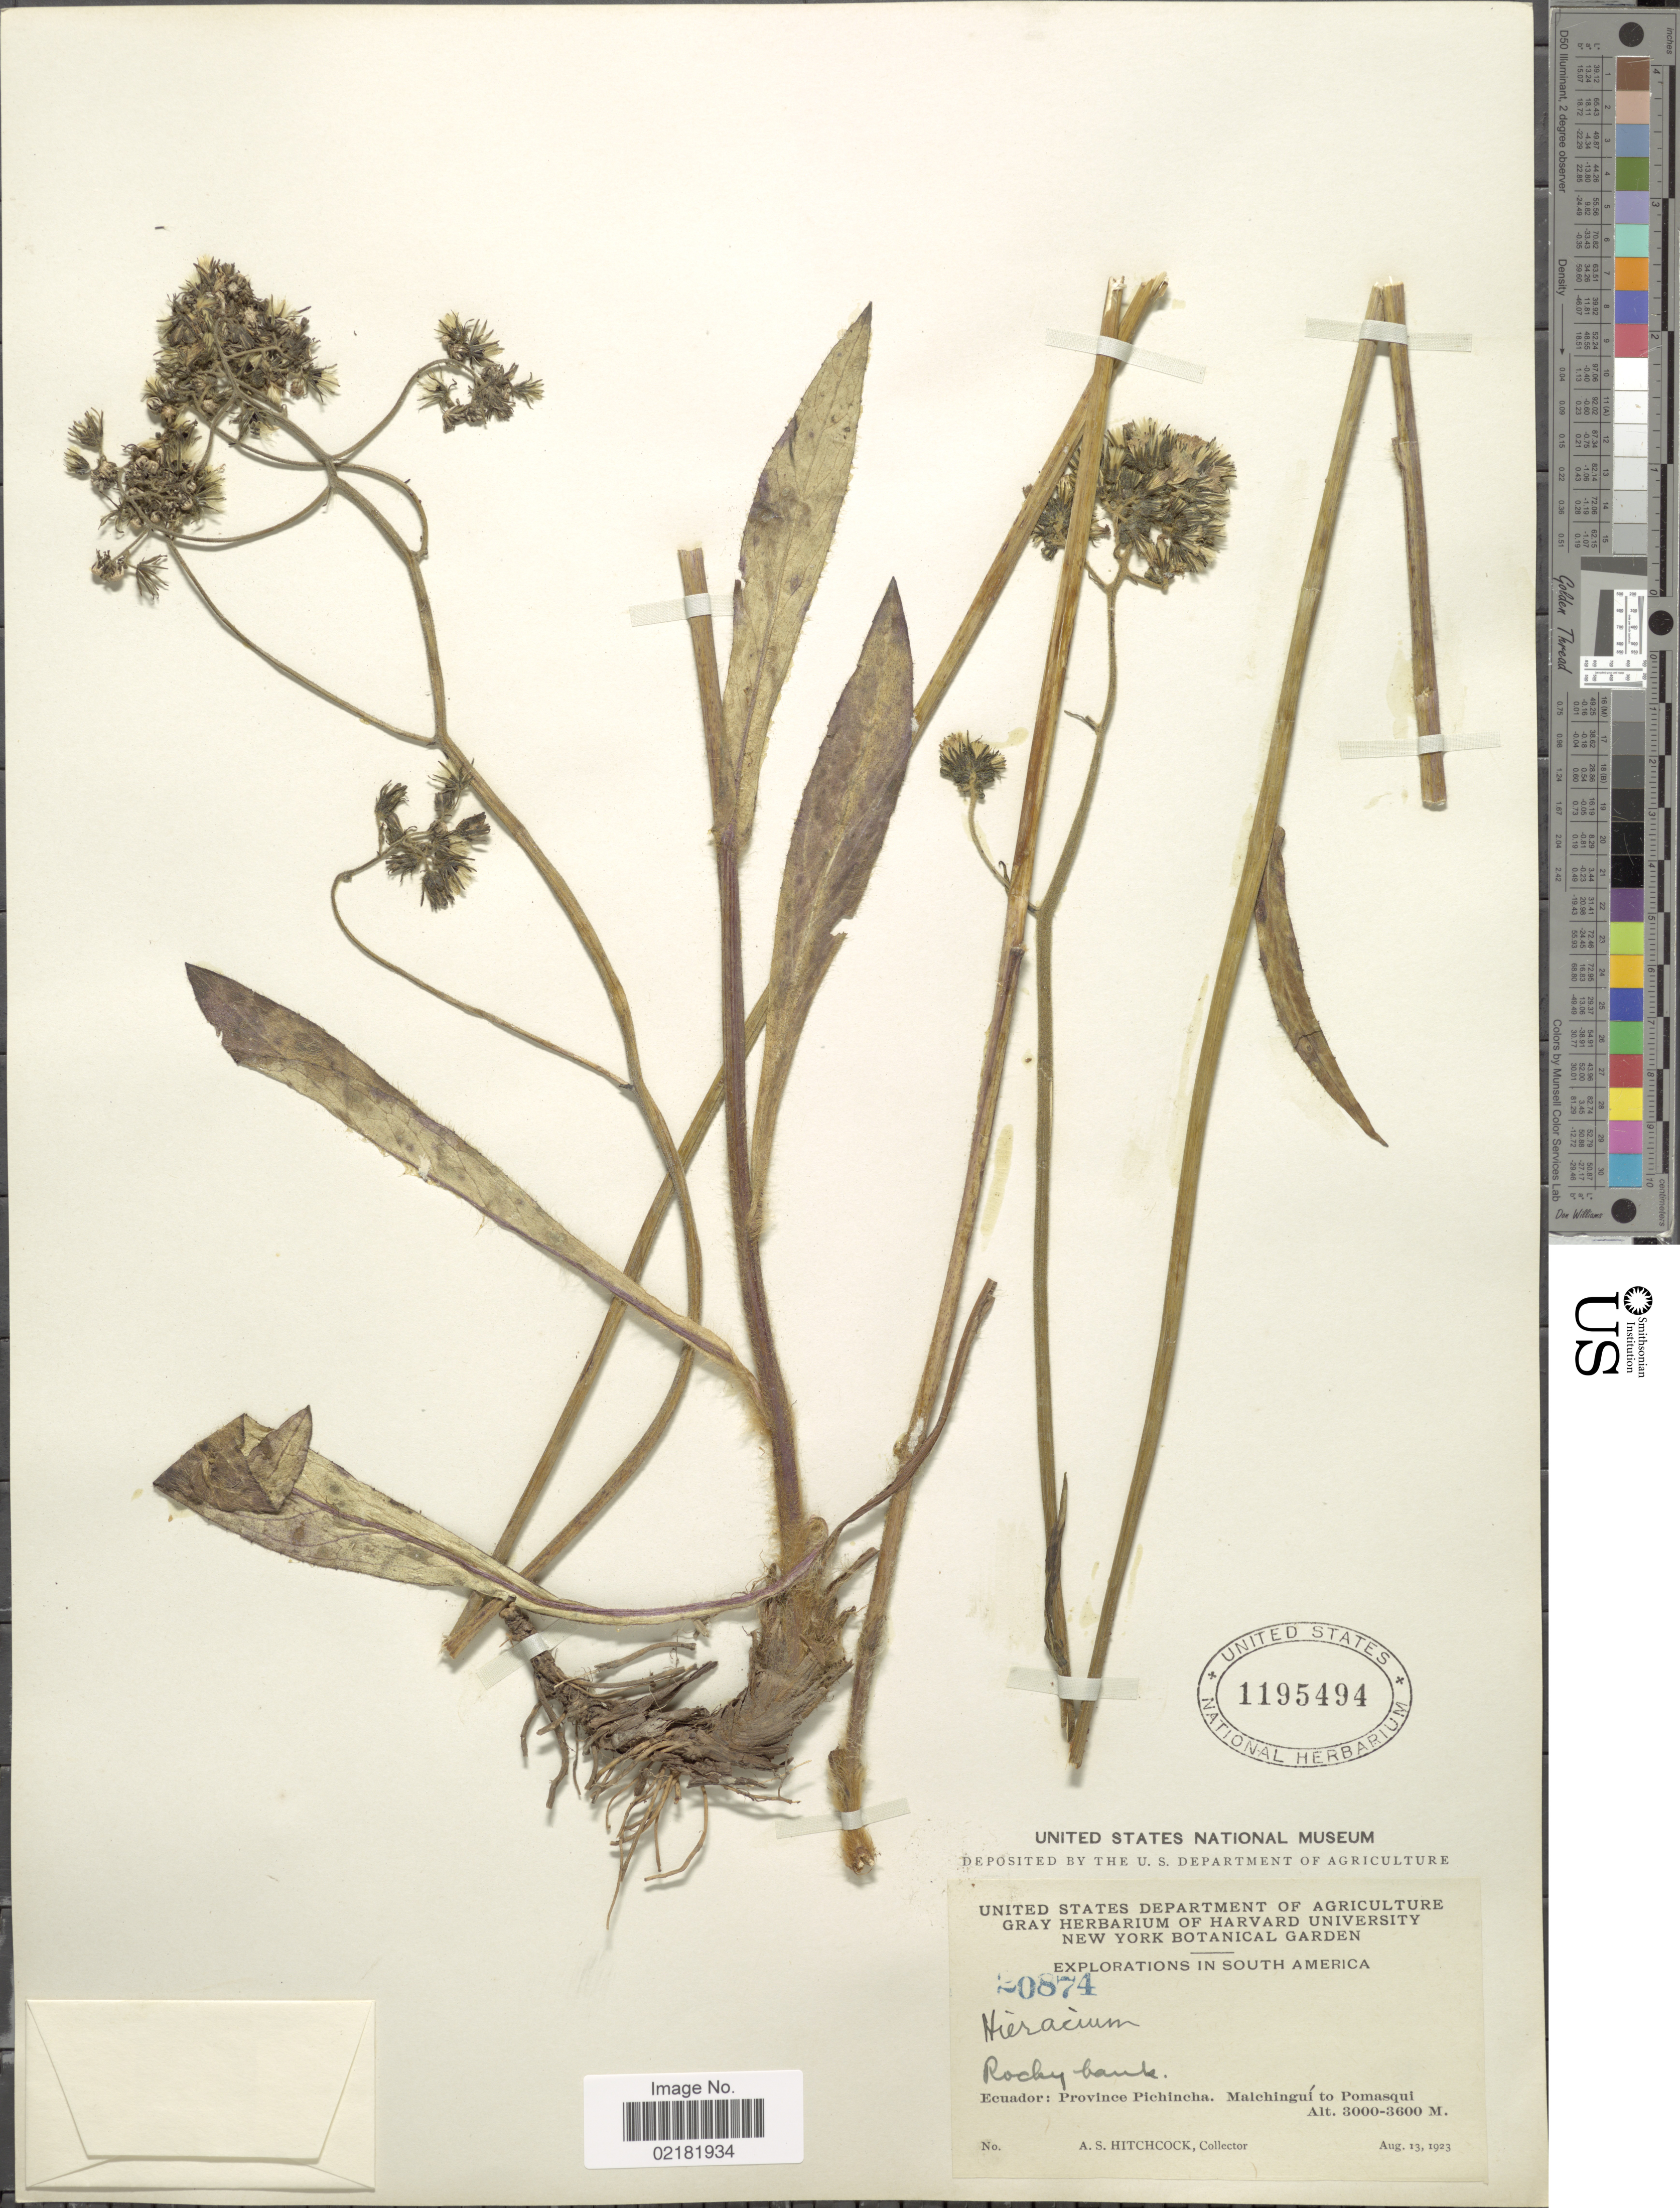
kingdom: Plantae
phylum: Tracheophyta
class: Magnoliopsida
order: Asterales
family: Asteraceae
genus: Hieracium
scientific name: Hieracium repandulare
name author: Druce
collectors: A. S. Hitchcock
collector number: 20874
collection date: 1923-08-13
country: Ecuador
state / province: Pichincha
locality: Rocky bank, Malchingui to Pomasqui.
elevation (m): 3000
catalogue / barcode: US 1195494